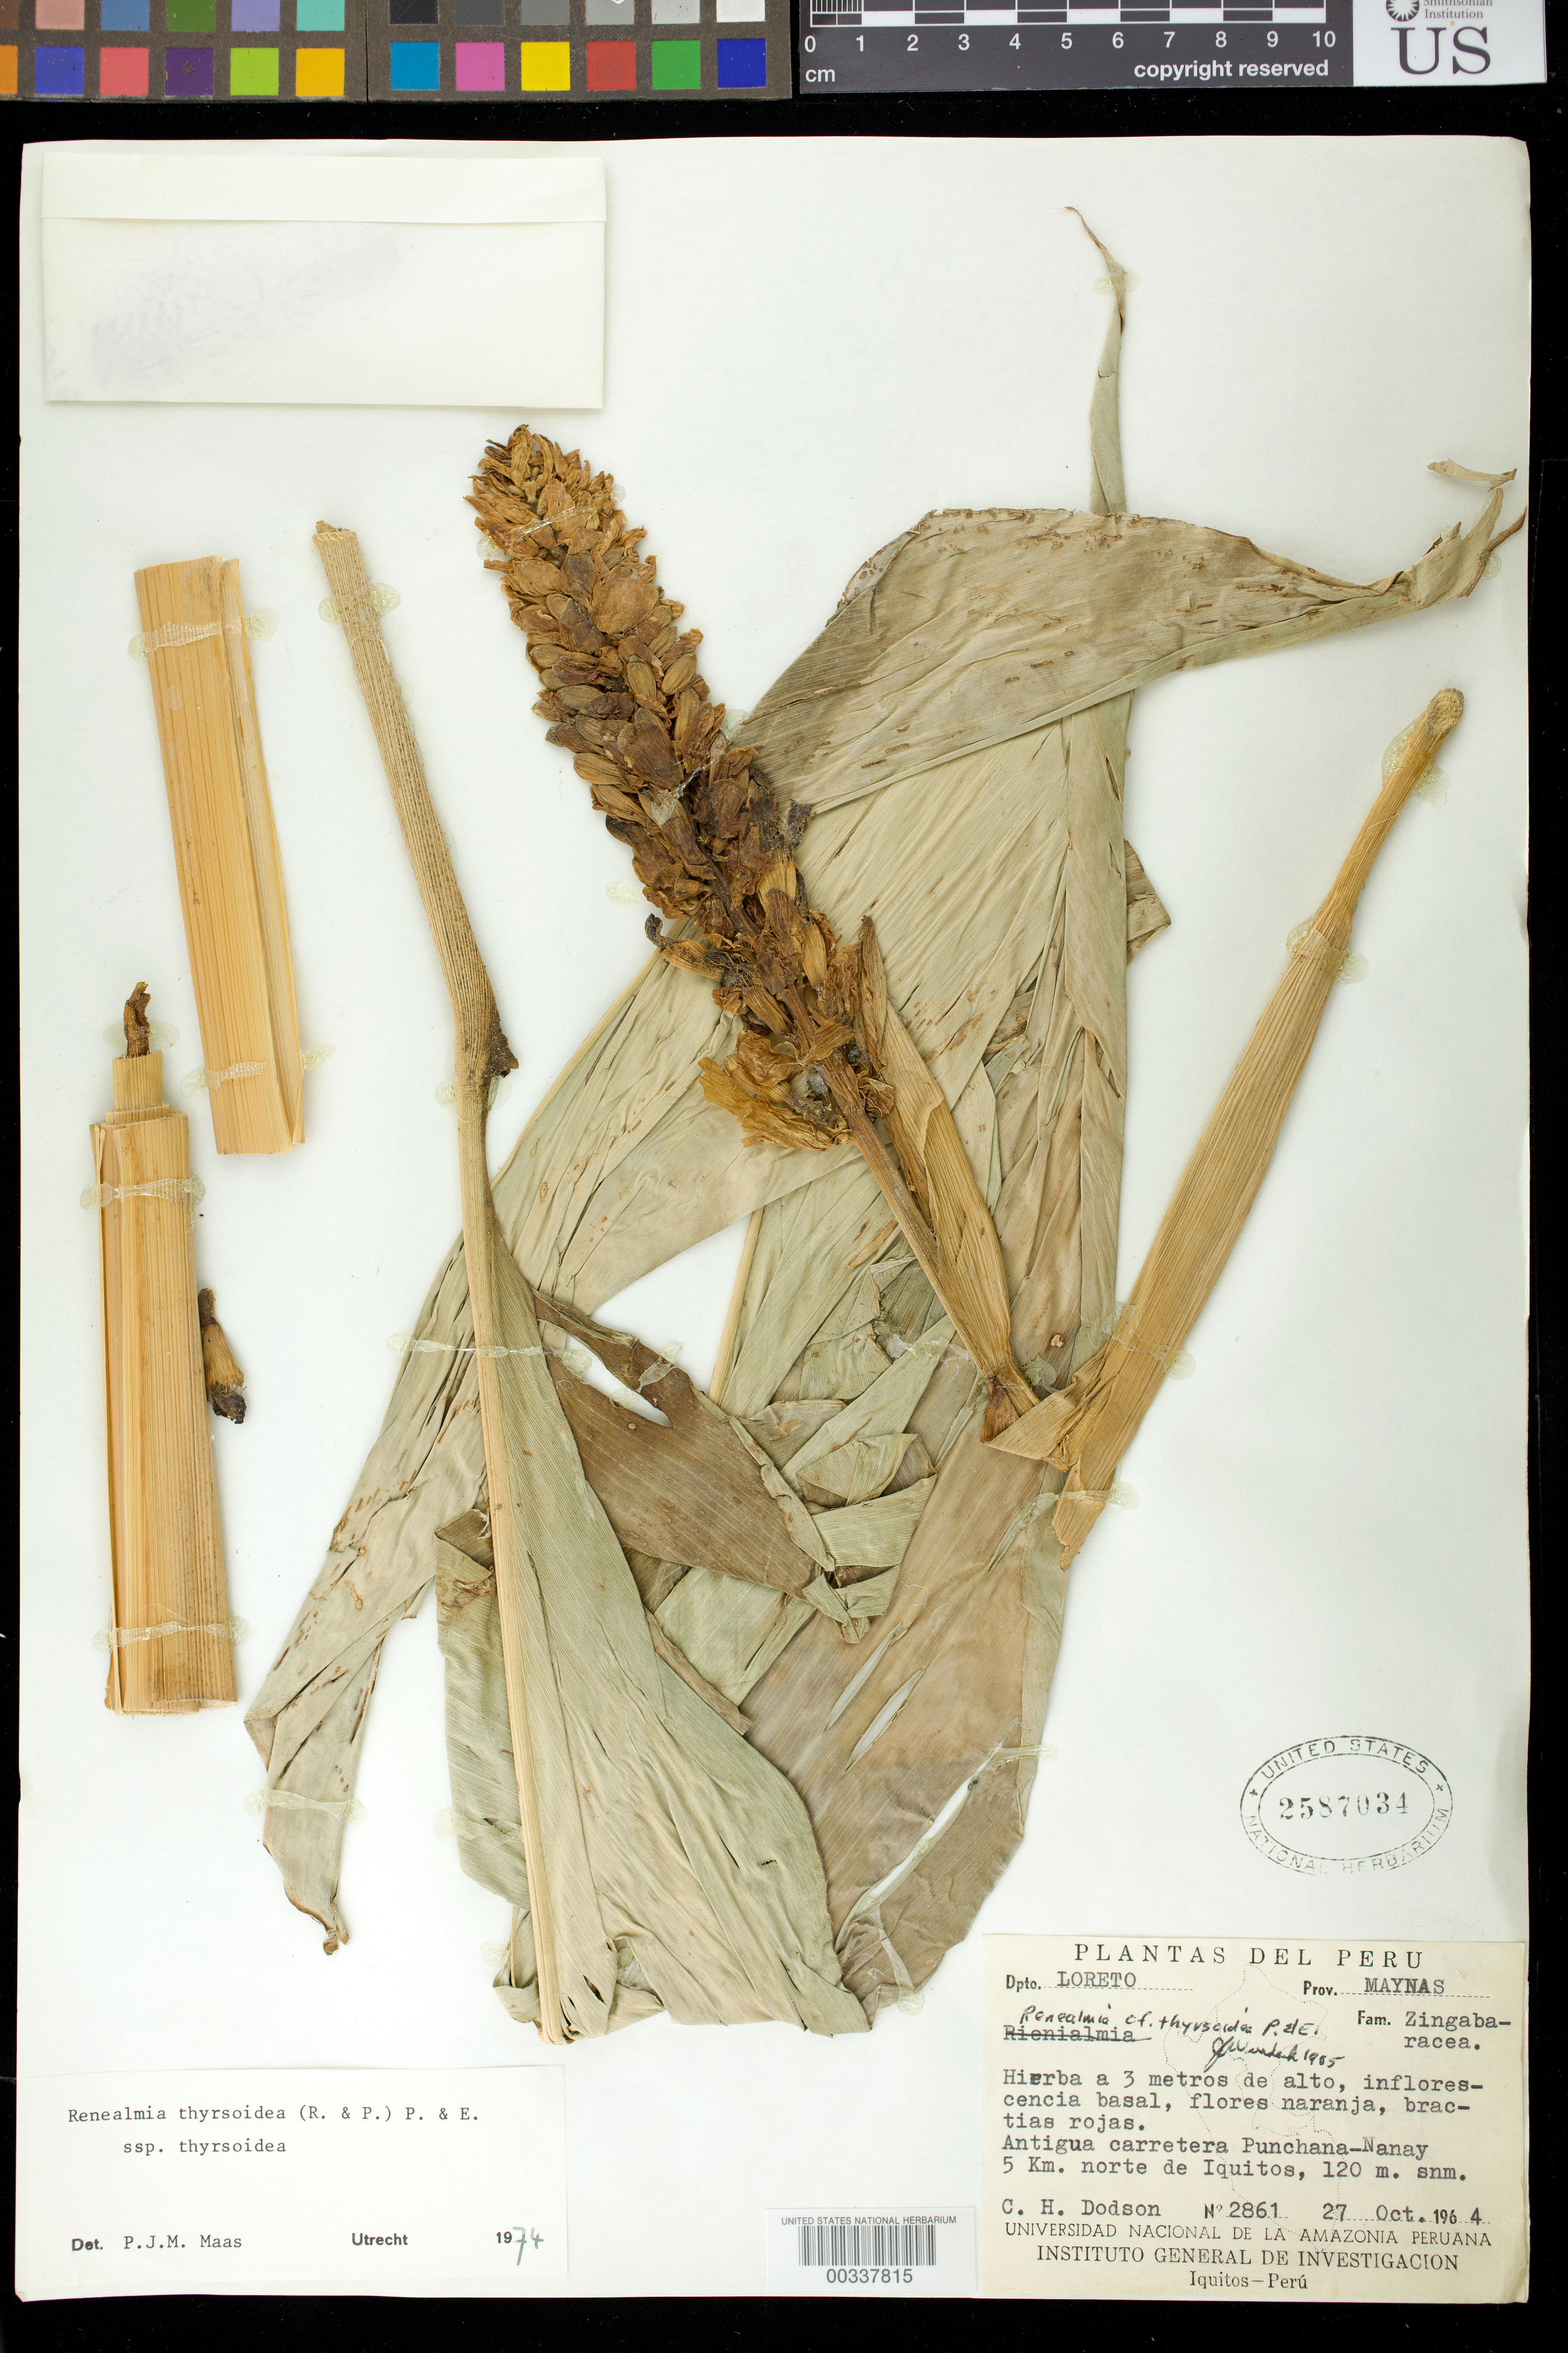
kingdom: Plantae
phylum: Tracheophyta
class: Liliopsida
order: Zingiberales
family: Zingiberaceae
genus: Renealmia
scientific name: Renealmia thyrsoidea subsp. thyrsoidea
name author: (Ruiz & Pav.) Poepp. & Endl.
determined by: Maas, Paul J. M.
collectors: C. H. Dodson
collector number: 2861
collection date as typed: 27 Oct 1964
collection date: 1964-10-27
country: Peru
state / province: Loreto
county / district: Maynas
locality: Antigua carretera punchana-nanay 5 km norte de iquitos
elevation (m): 120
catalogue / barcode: US 2587034